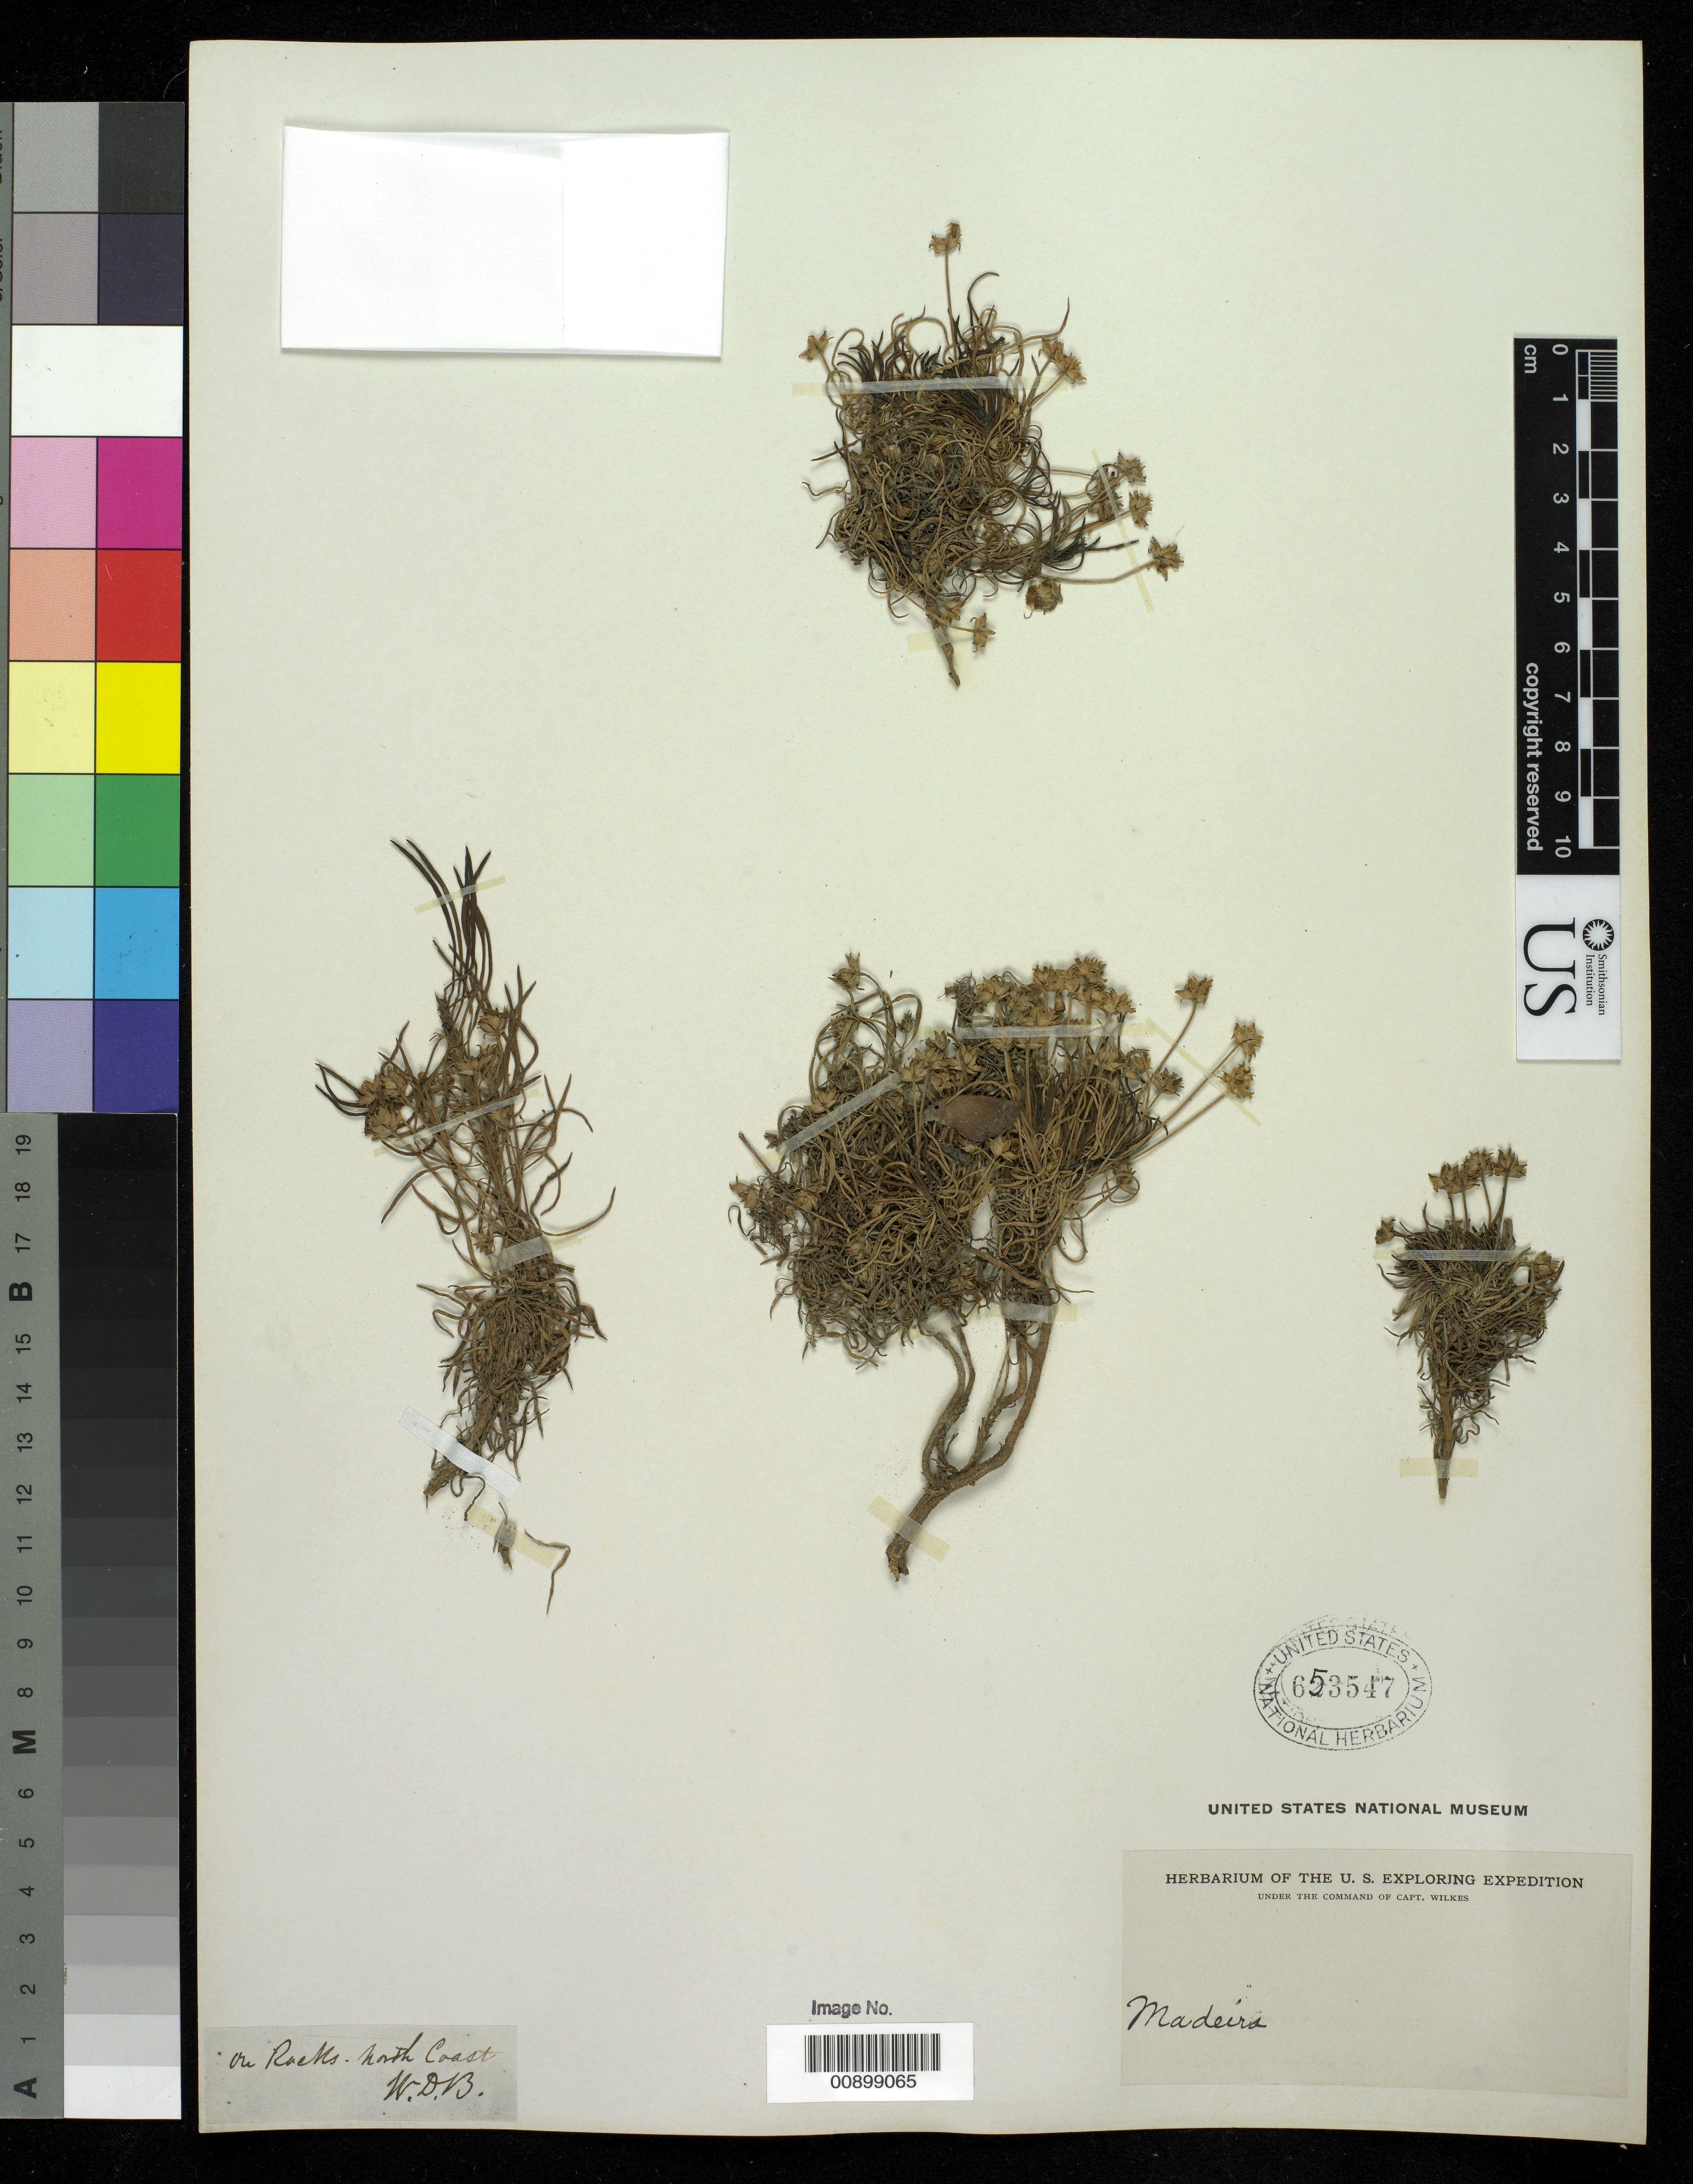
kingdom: Plantae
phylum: Tracheophyta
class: Magnoliopsida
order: Lamiales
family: Plantaginaceae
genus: Plantago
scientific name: Plantago sp.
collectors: Wilkes Explor. Exped.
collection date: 1838/1842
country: Portugal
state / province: Madeira (Aut. Reg.)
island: Madeira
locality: Funchal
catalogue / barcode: US 653547